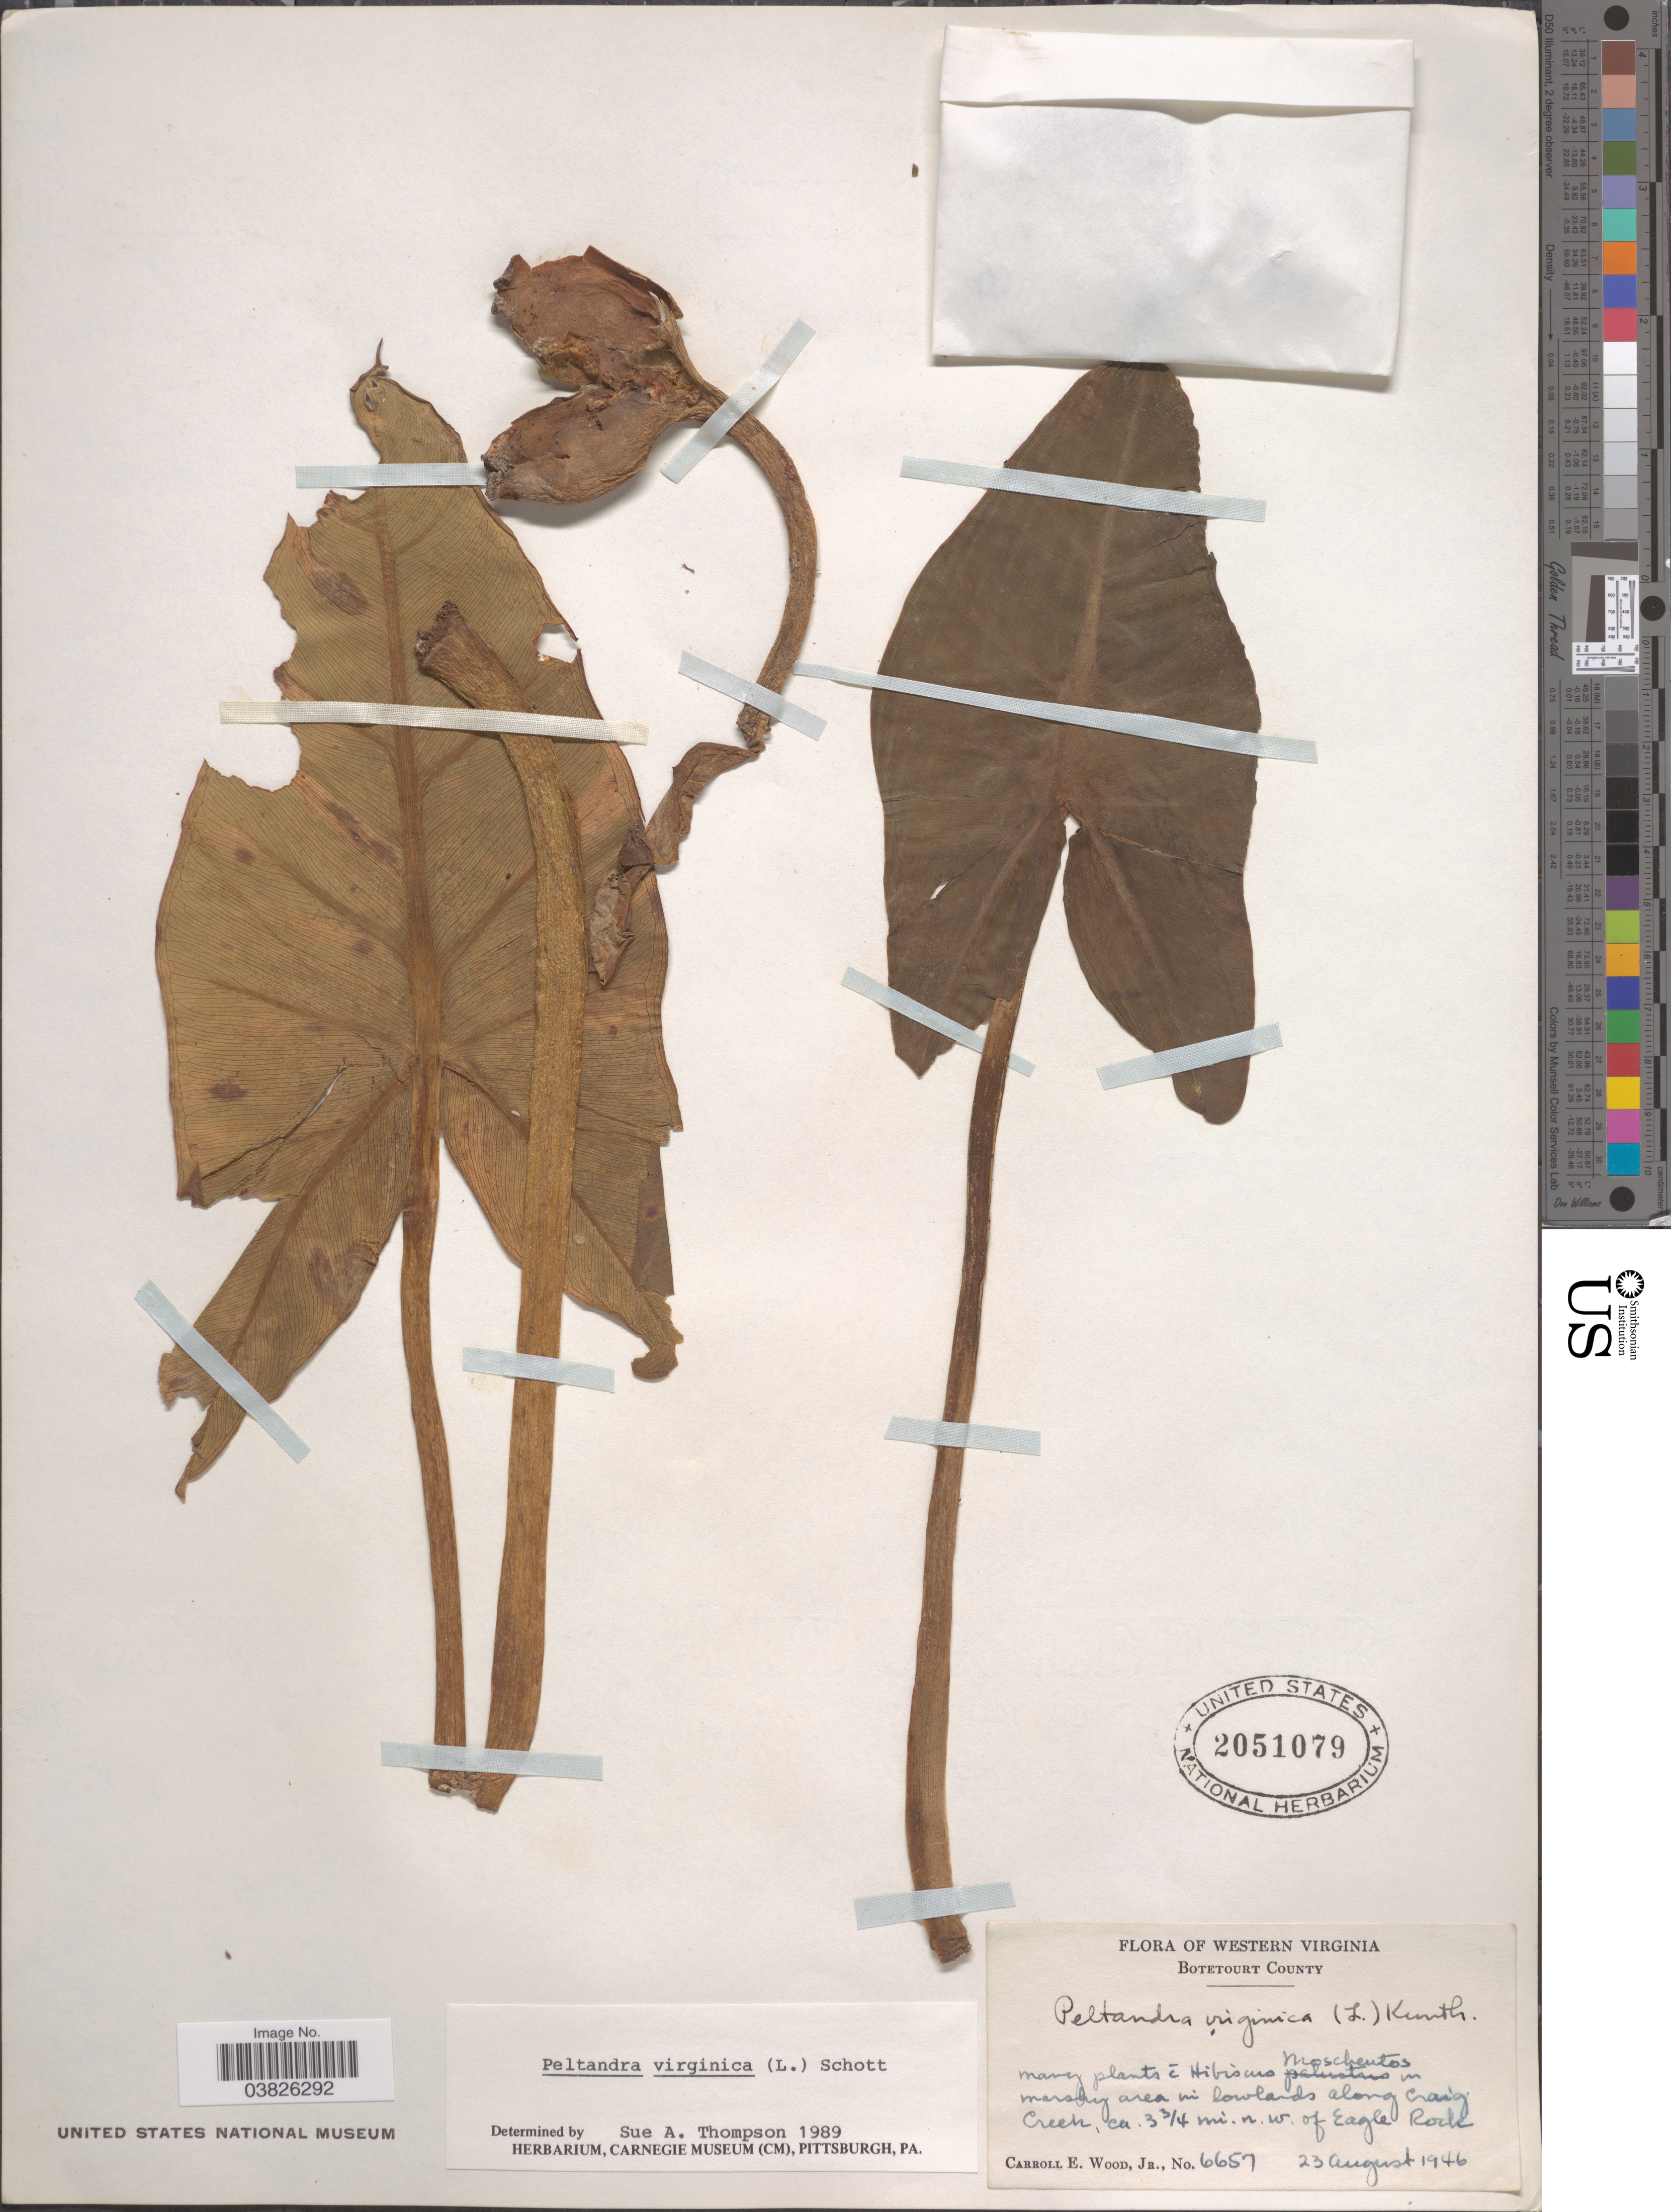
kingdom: Plantae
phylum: Tracheophyta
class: Liliopsida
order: Alismatales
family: Araceae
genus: Peltandra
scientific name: Peltandra virginica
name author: (L.) Schott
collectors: C. Wood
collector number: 6657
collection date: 1946-08-23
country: United States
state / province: Virginia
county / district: Botetourt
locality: Western Virginia. Botetourt County. Along Craig Creek, ca. 3¾ mi. n. w. of Eagle Rock.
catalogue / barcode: US 2051079